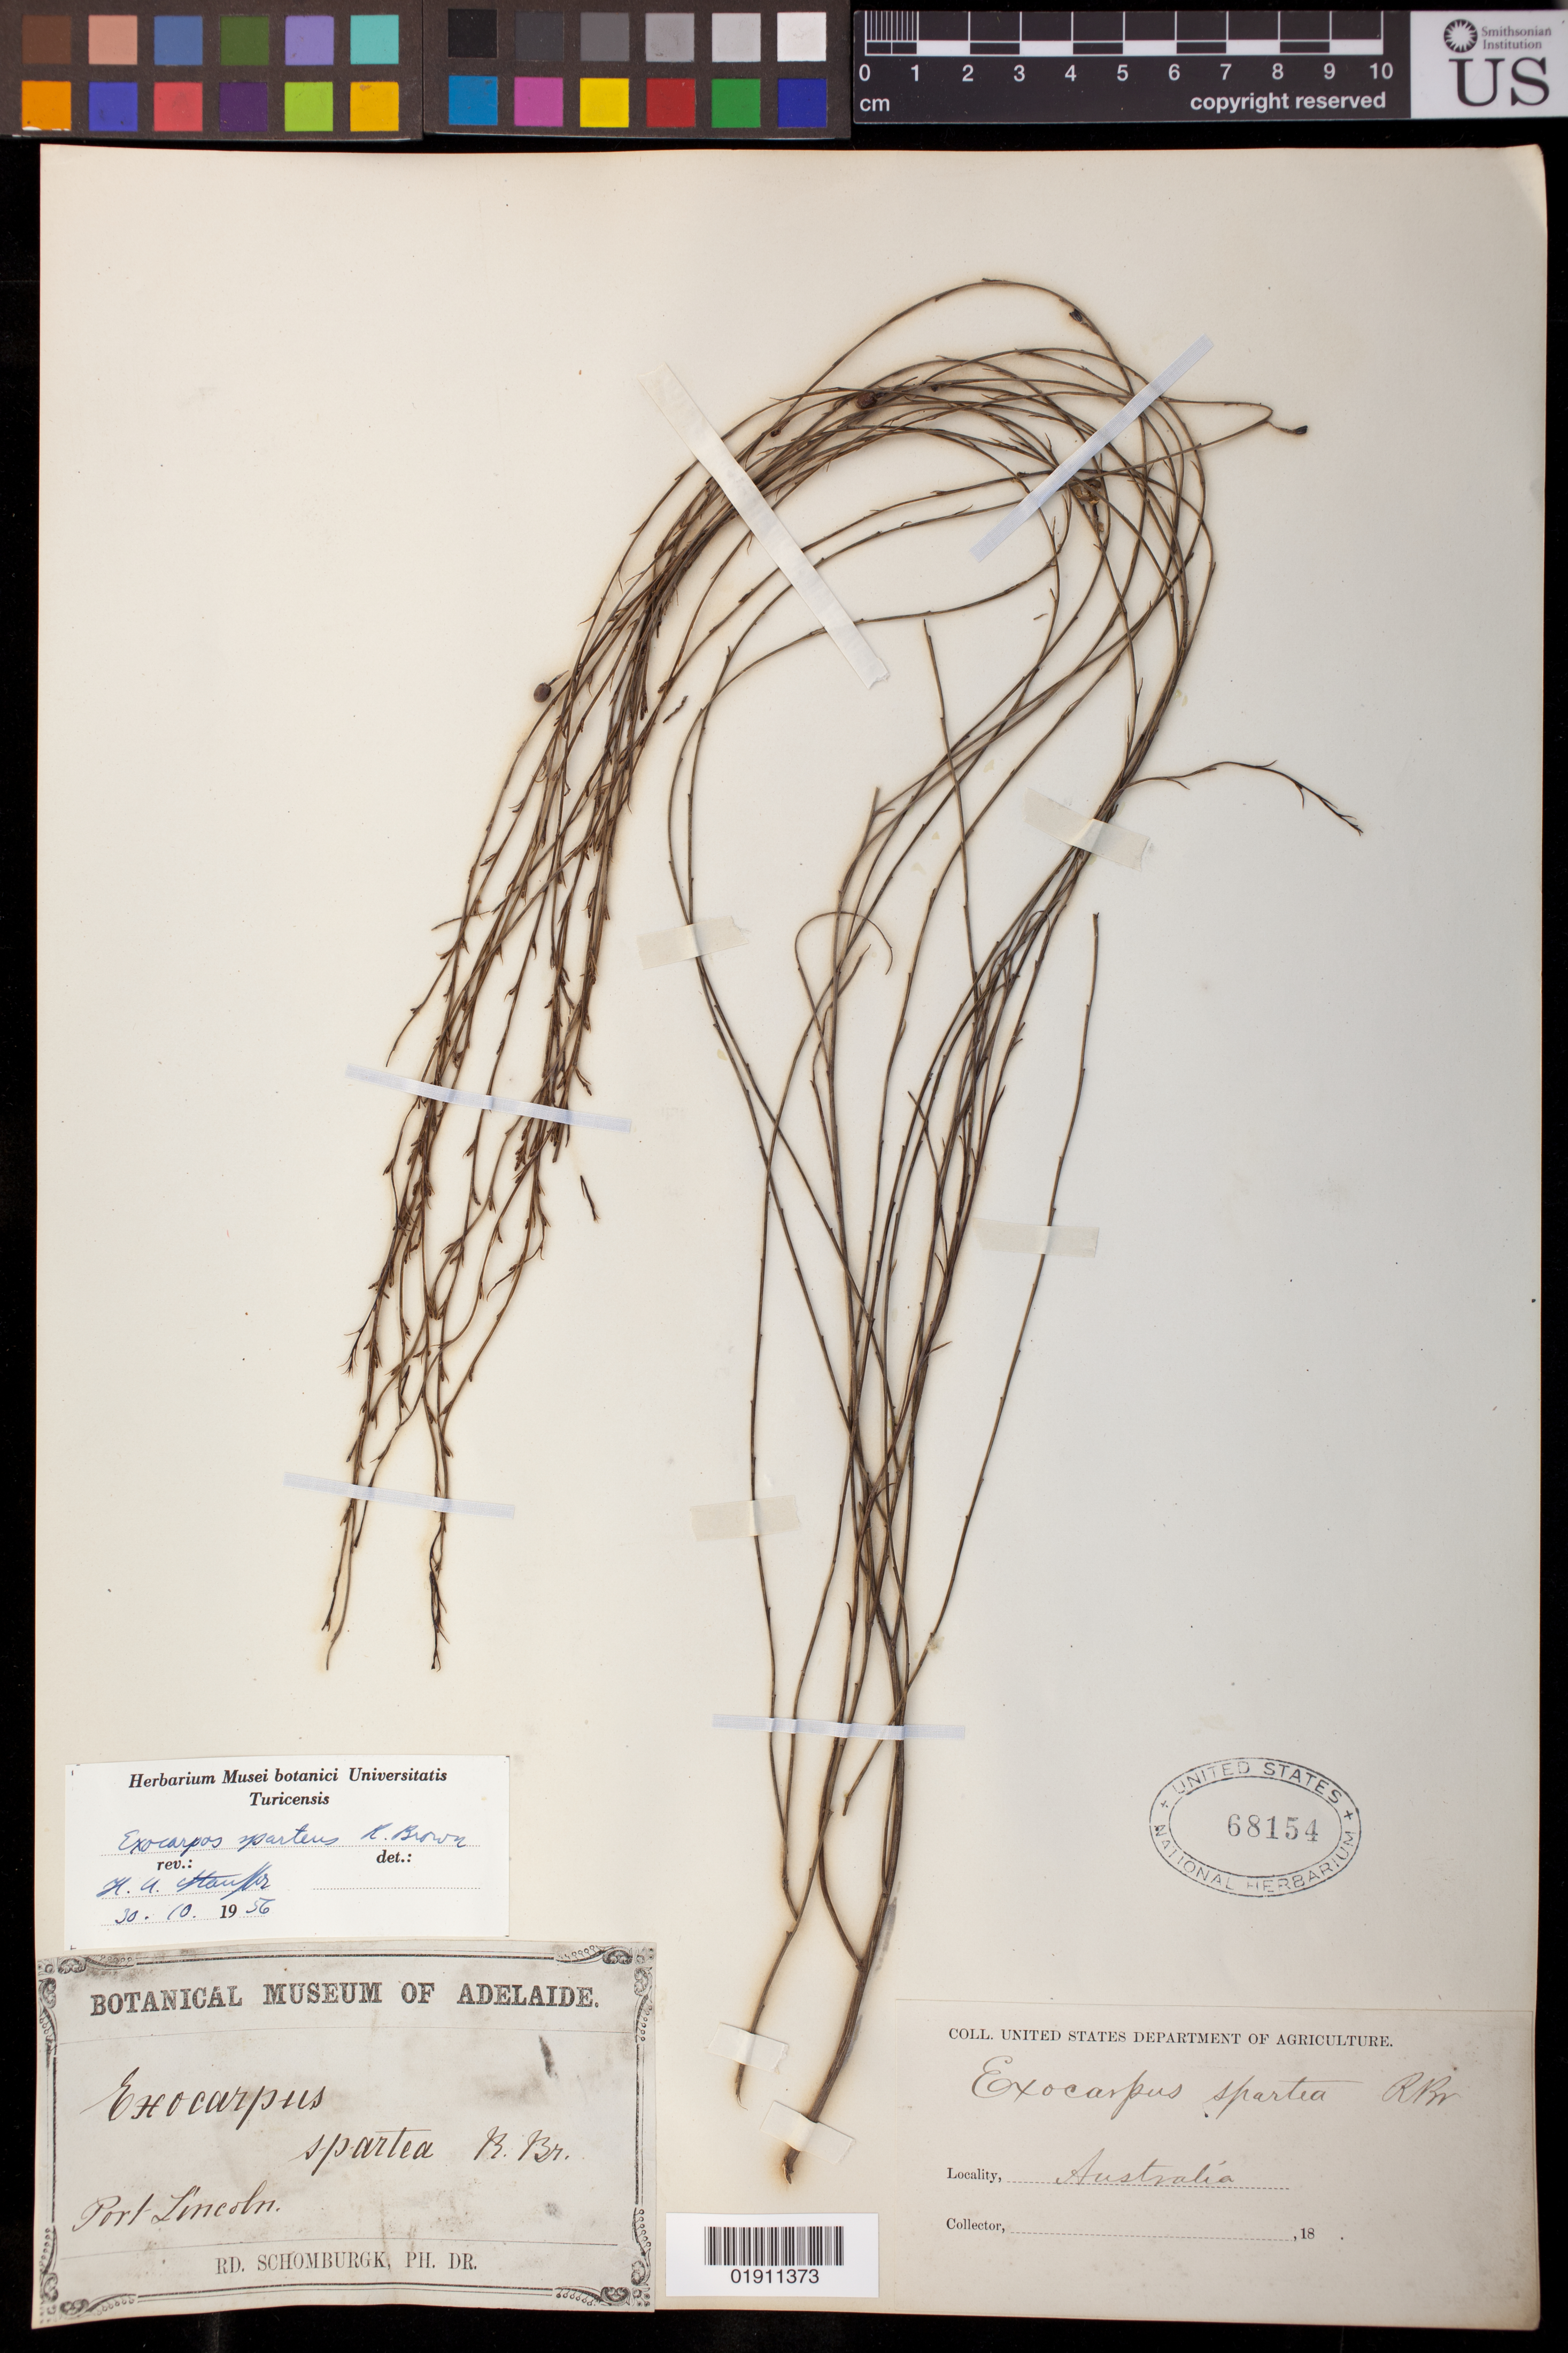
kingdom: Plantae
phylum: Tracheophyta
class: Magnoliopsida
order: Santalales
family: Santalaceae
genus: Exocarpos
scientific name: Exocarpos sparteus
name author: R. Br.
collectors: R. Schomburgk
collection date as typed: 18--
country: Australia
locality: Port Lincoln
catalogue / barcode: US 68154